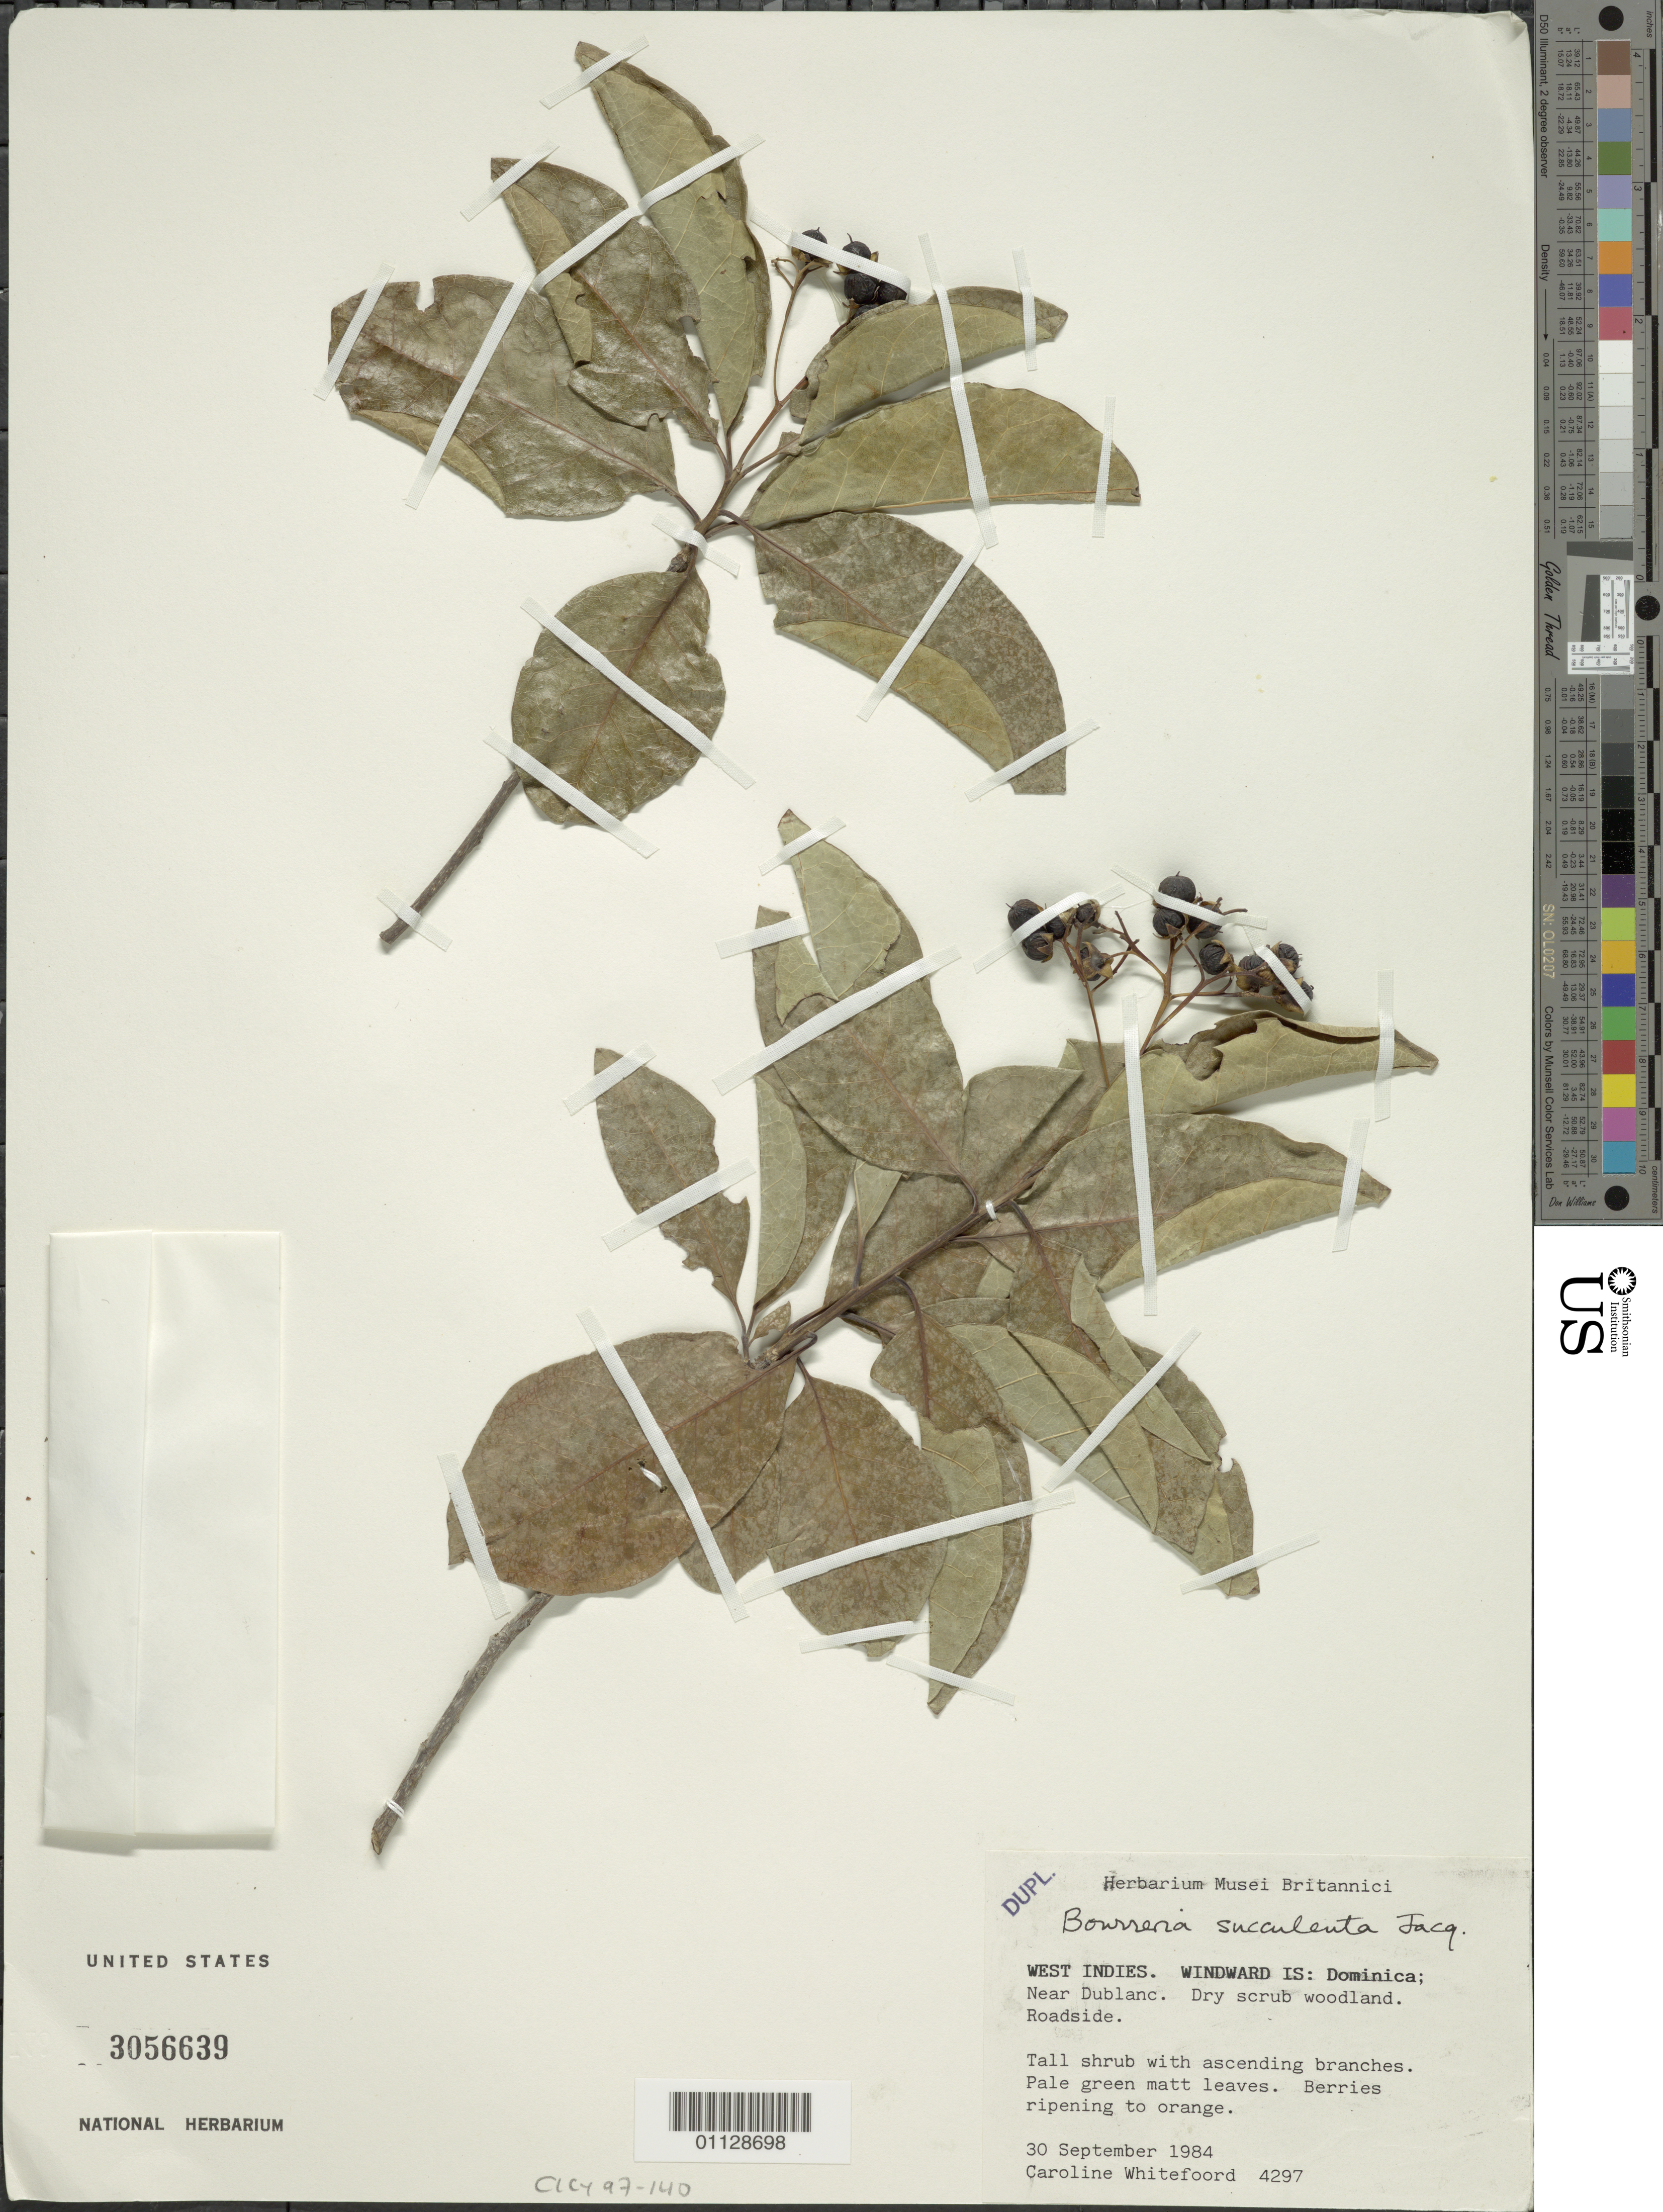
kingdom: Plantae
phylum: Tracheophyta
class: Magnoliopsida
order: Boraginales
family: Ehretiaceae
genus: Bourreria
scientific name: Bourreria succulenta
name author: Jacq.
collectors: C. Whitefoord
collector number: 4297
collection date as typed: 30 Sep 1984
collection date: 1984-09-30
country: Dominica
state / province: St. Peter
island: Dominica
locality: Near Dublanc; dry scrub woodland; roadside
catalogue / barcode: US 3056639